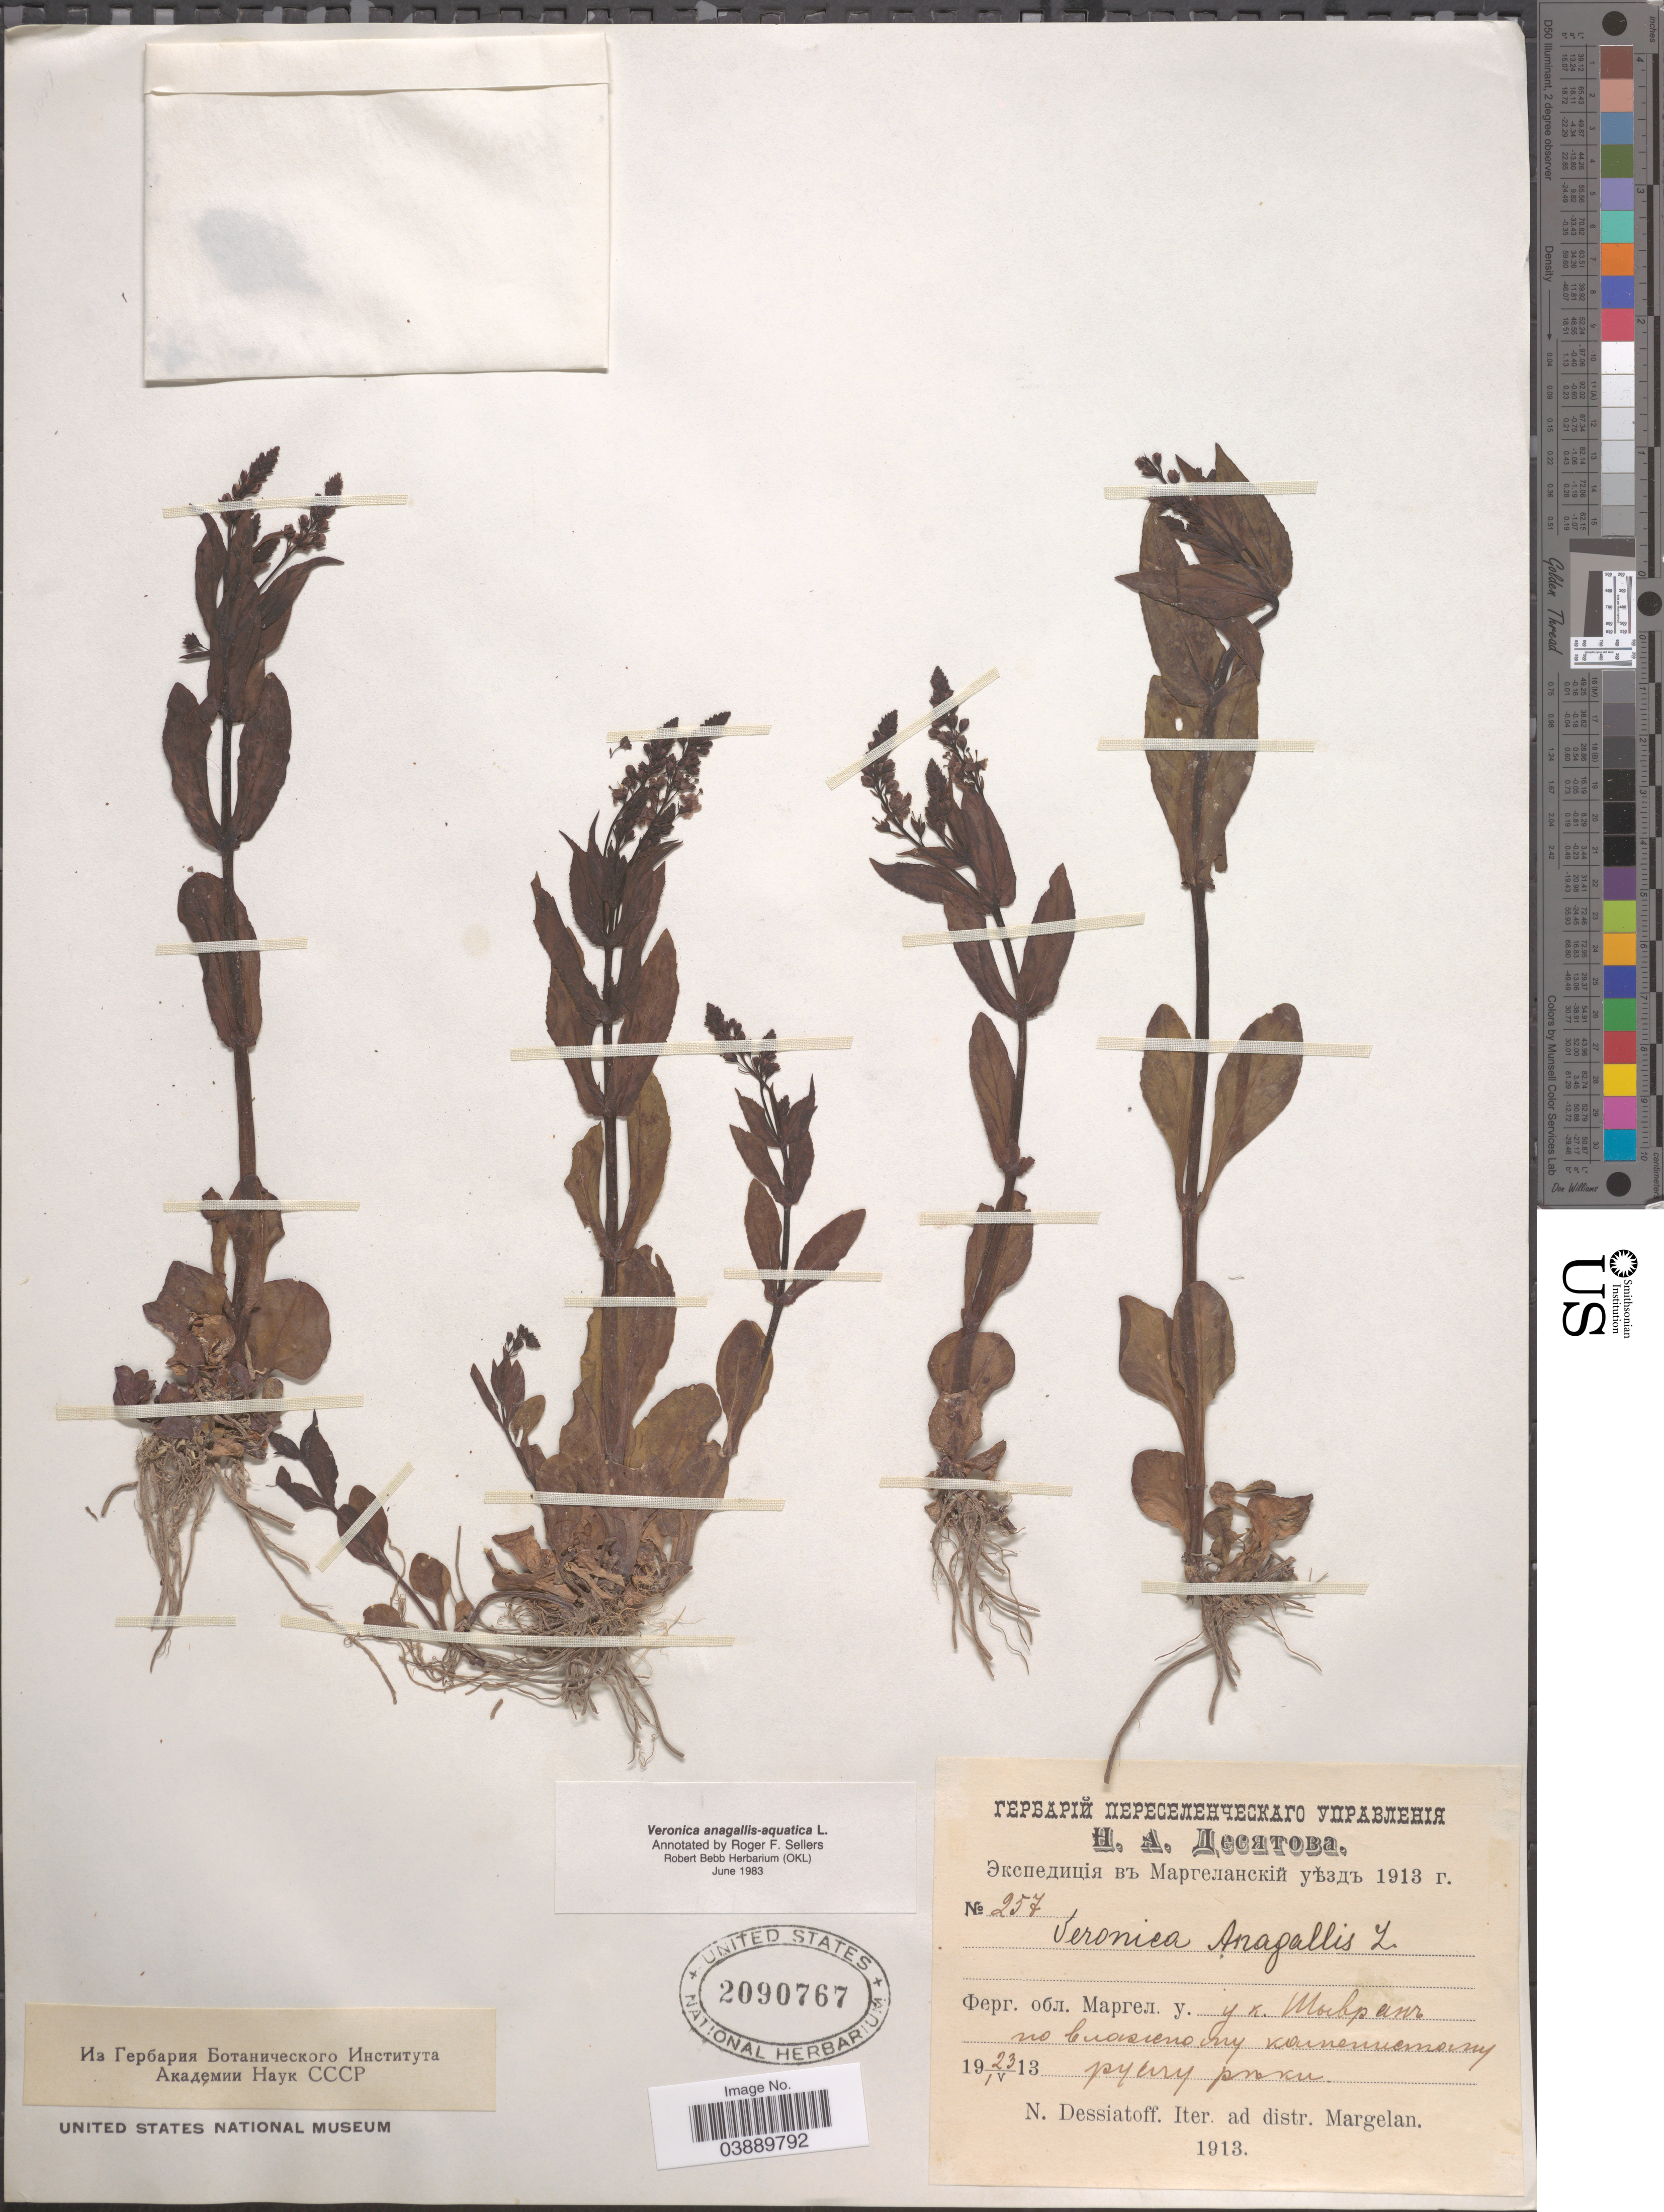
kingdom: Plantae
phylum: Tracheophyta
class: Magnoliopsida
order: Lamiales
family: Plantaginaceae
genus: Veronica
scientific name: Veronica anagallis-aquatica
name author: L.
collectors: N. Dessiatoff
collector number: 257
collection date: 1913-04-23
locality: X. Iter. ad distr. Margelan.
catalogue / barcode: US 2090767